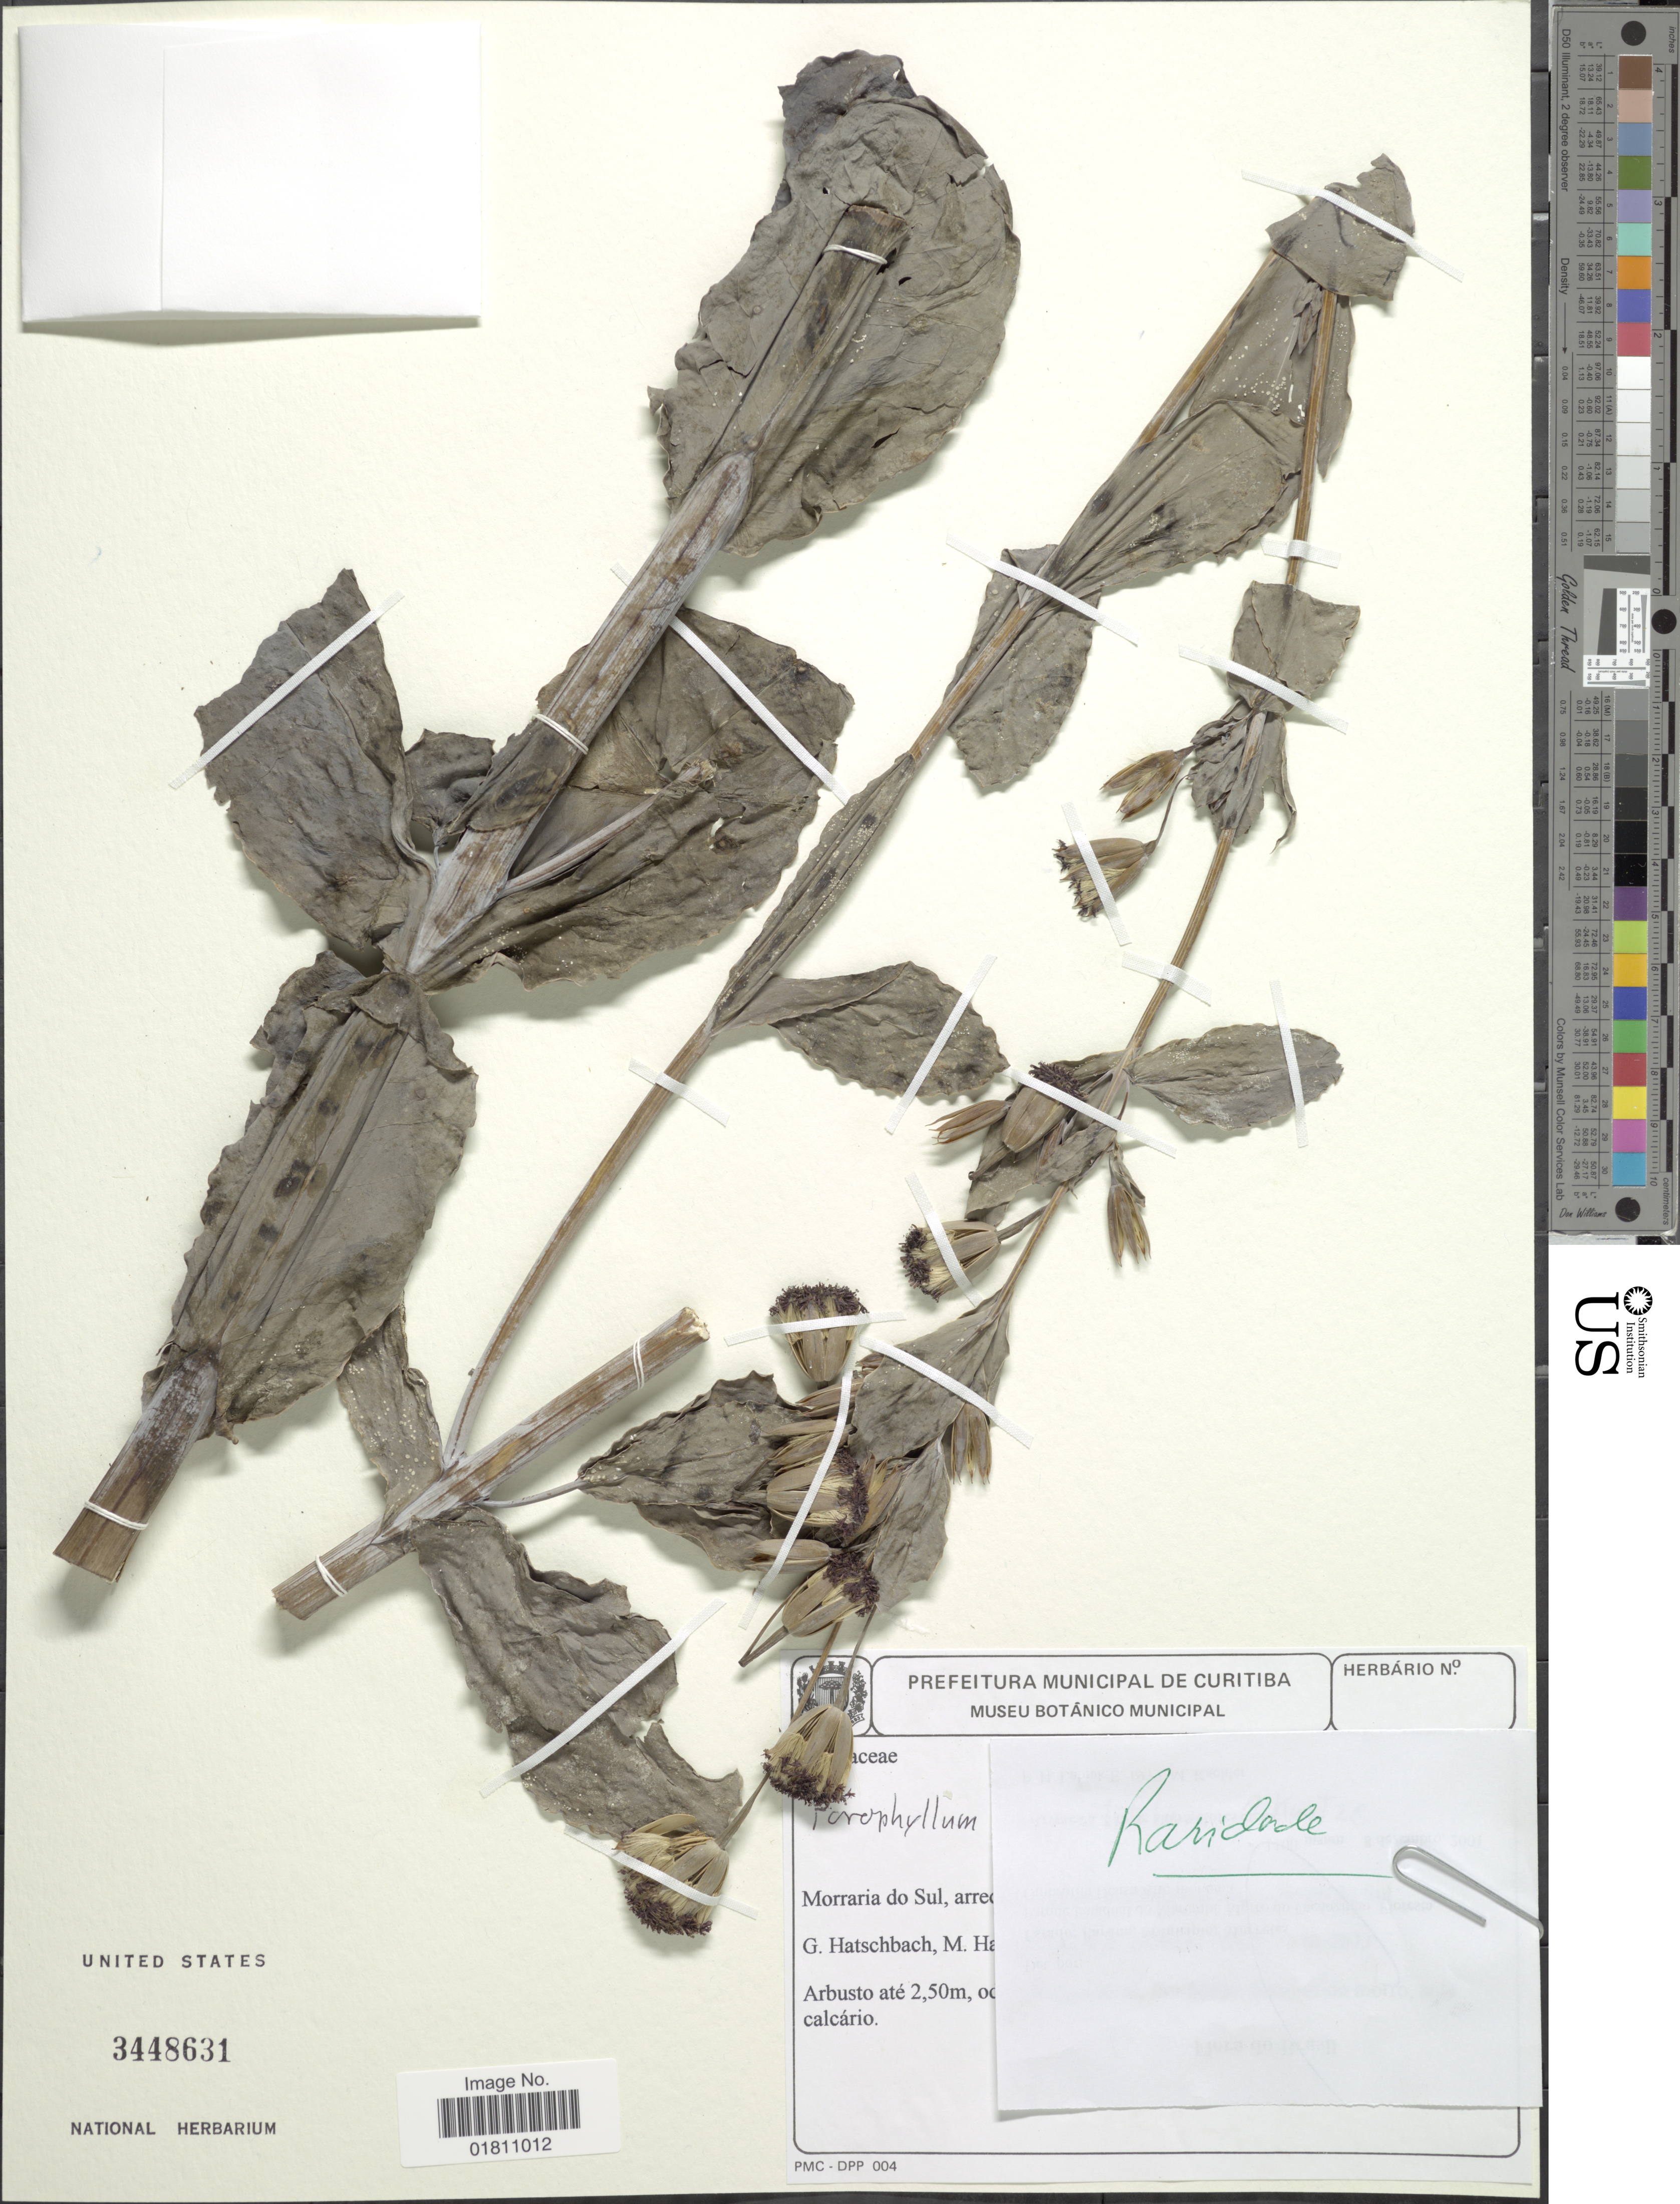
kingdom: Plantae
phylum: Tracheophyta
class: Magnoliopsida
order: Asterales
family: Asteraceae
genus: Porophyllum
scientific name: Porophyllum platyphyllum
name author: Chodat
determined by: Anzuinelli, M.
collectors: G. Hatschbach, M. M. Hatschbach & E. L. Barbosa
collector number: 74805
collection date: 2003-03-15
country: Brazil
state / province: Mato Grosso do Sul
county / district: Bodoquena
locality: Rodovia Bodoquena - Morraria do Sul, Mato Grosso do Sul.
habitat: Arredores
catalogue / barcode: US 3448631